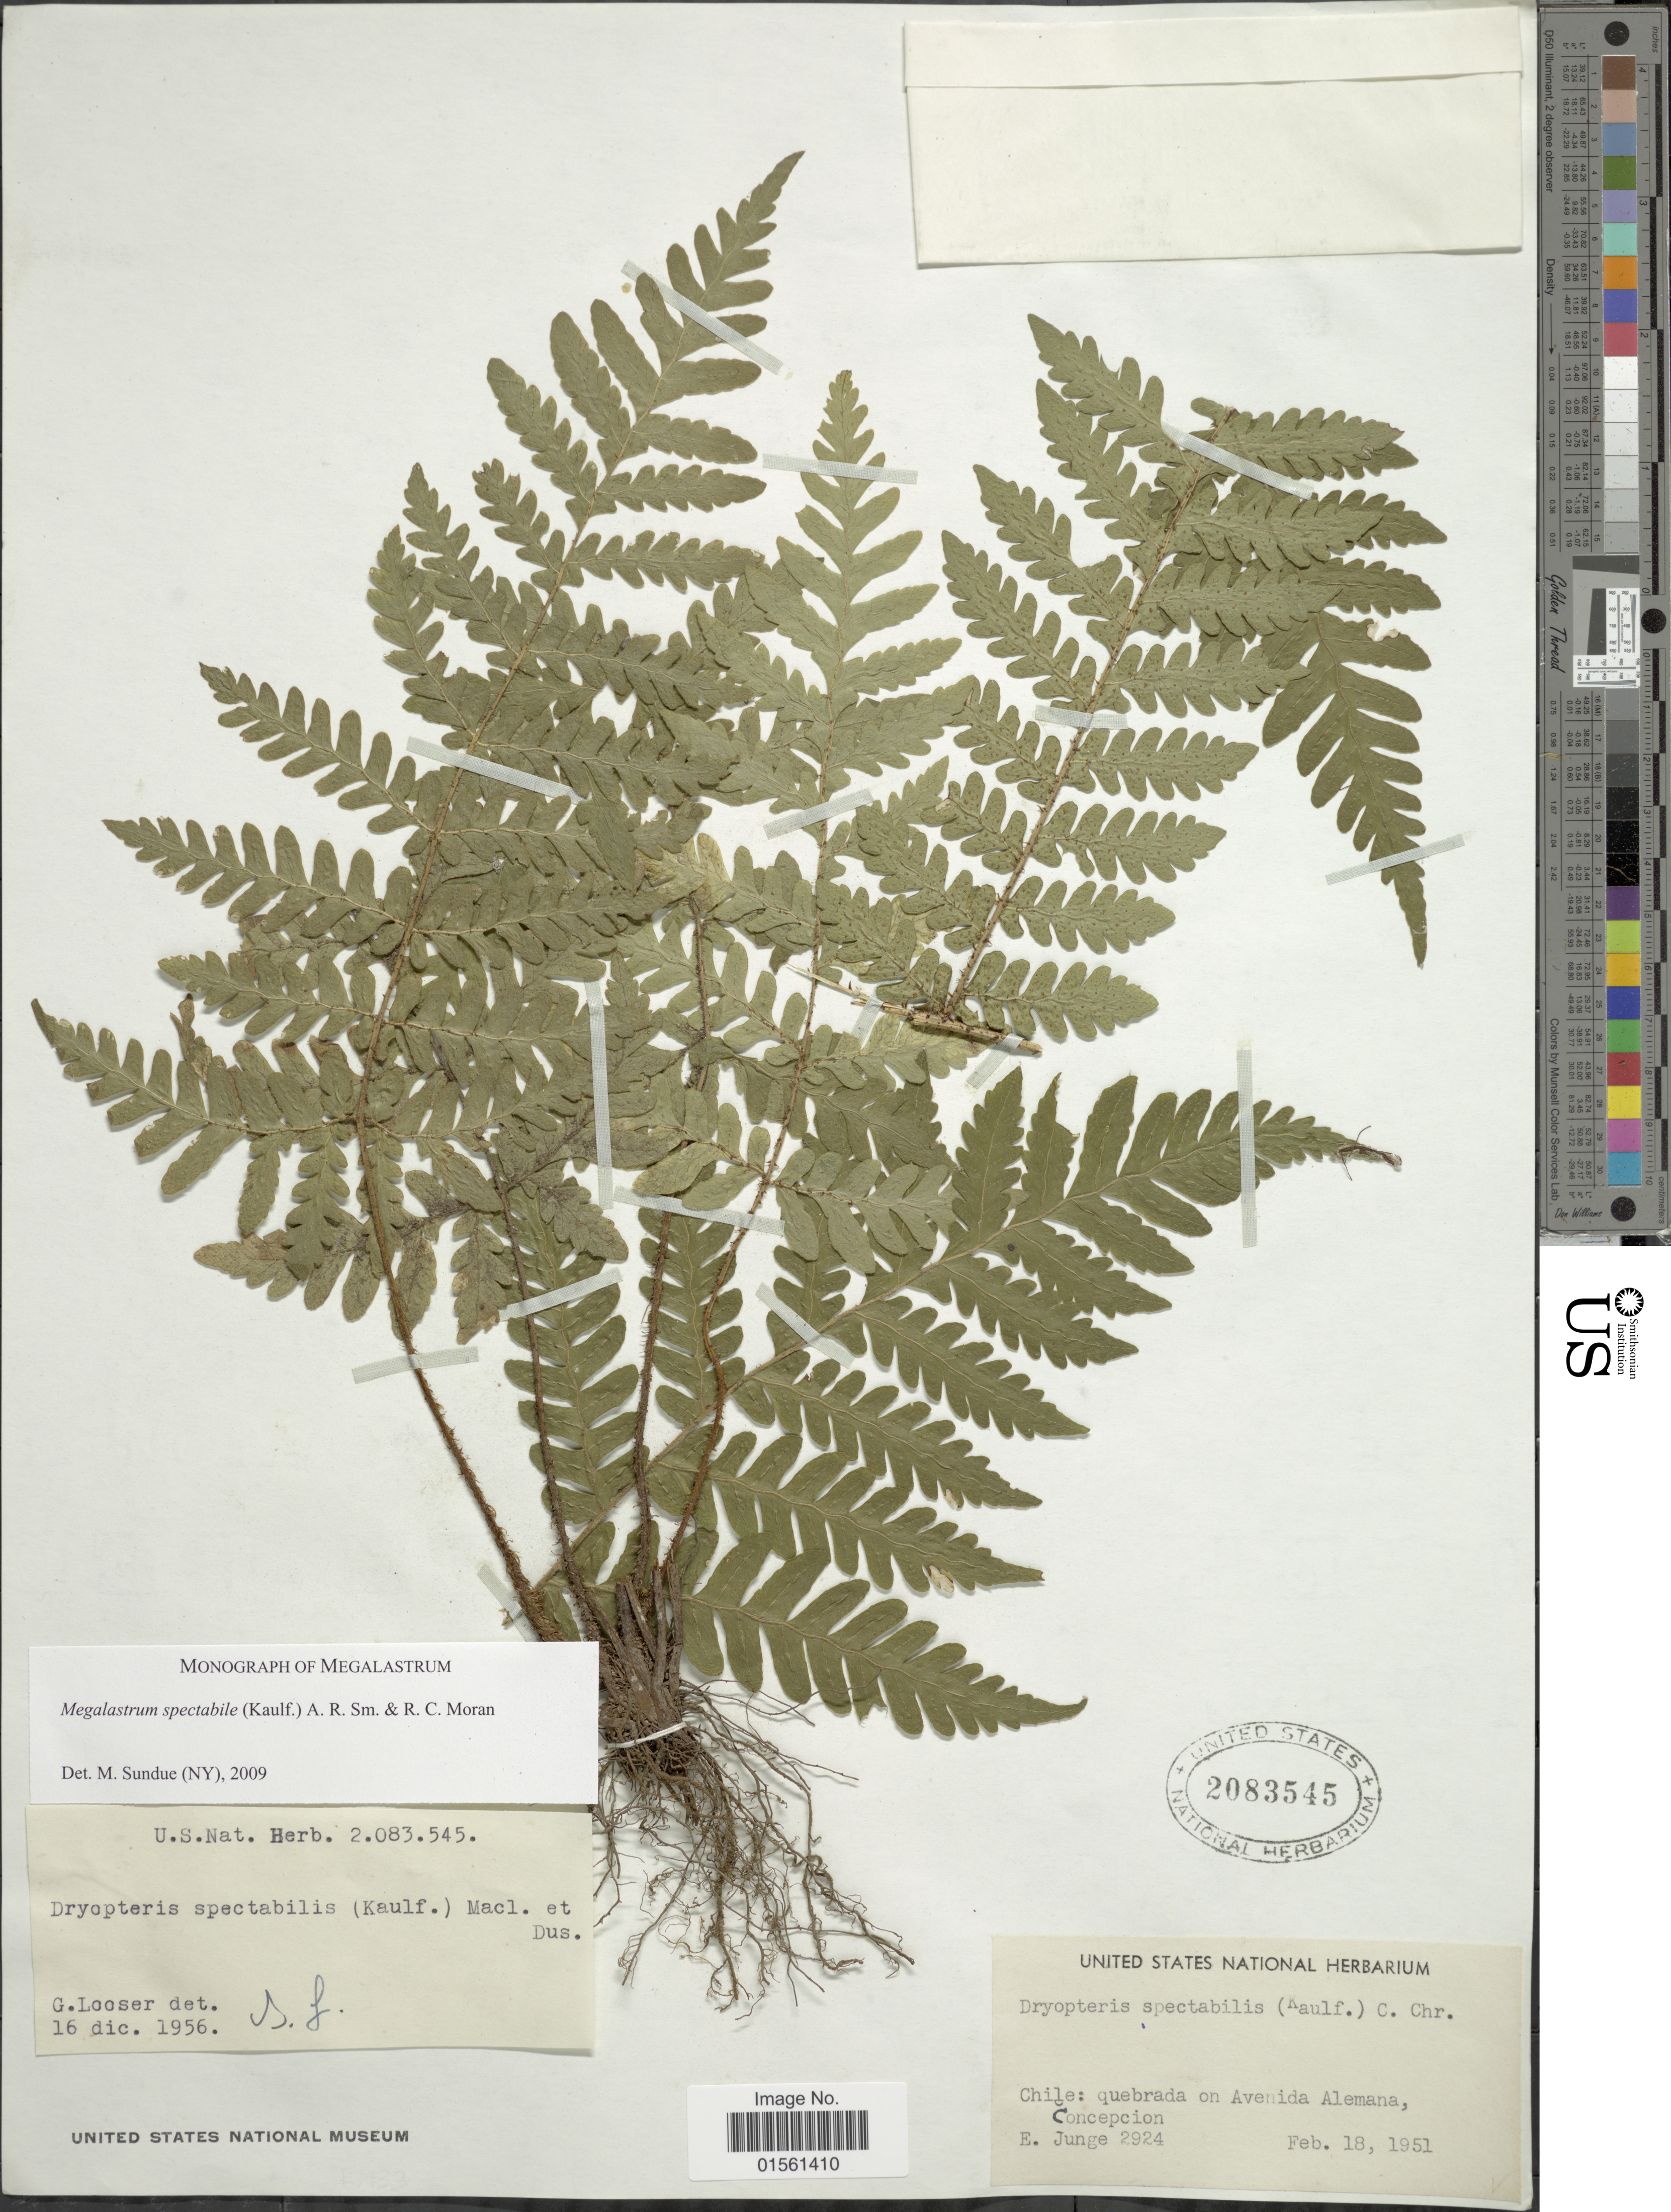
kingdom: Plantae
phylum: Tracheophyta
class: Polypodiopsida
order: Polypodiales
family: Dryopteridaceae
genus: Megalastrum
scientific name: Megalastrum spectabile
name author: (Kaulf.) A.R. Sm. & R.C. Moran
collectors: E. Junge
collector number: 2924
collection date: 1951-02-18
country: Chile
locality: Quebrada on Avenida Alemana, Concepcion.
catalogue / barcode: US 2083545